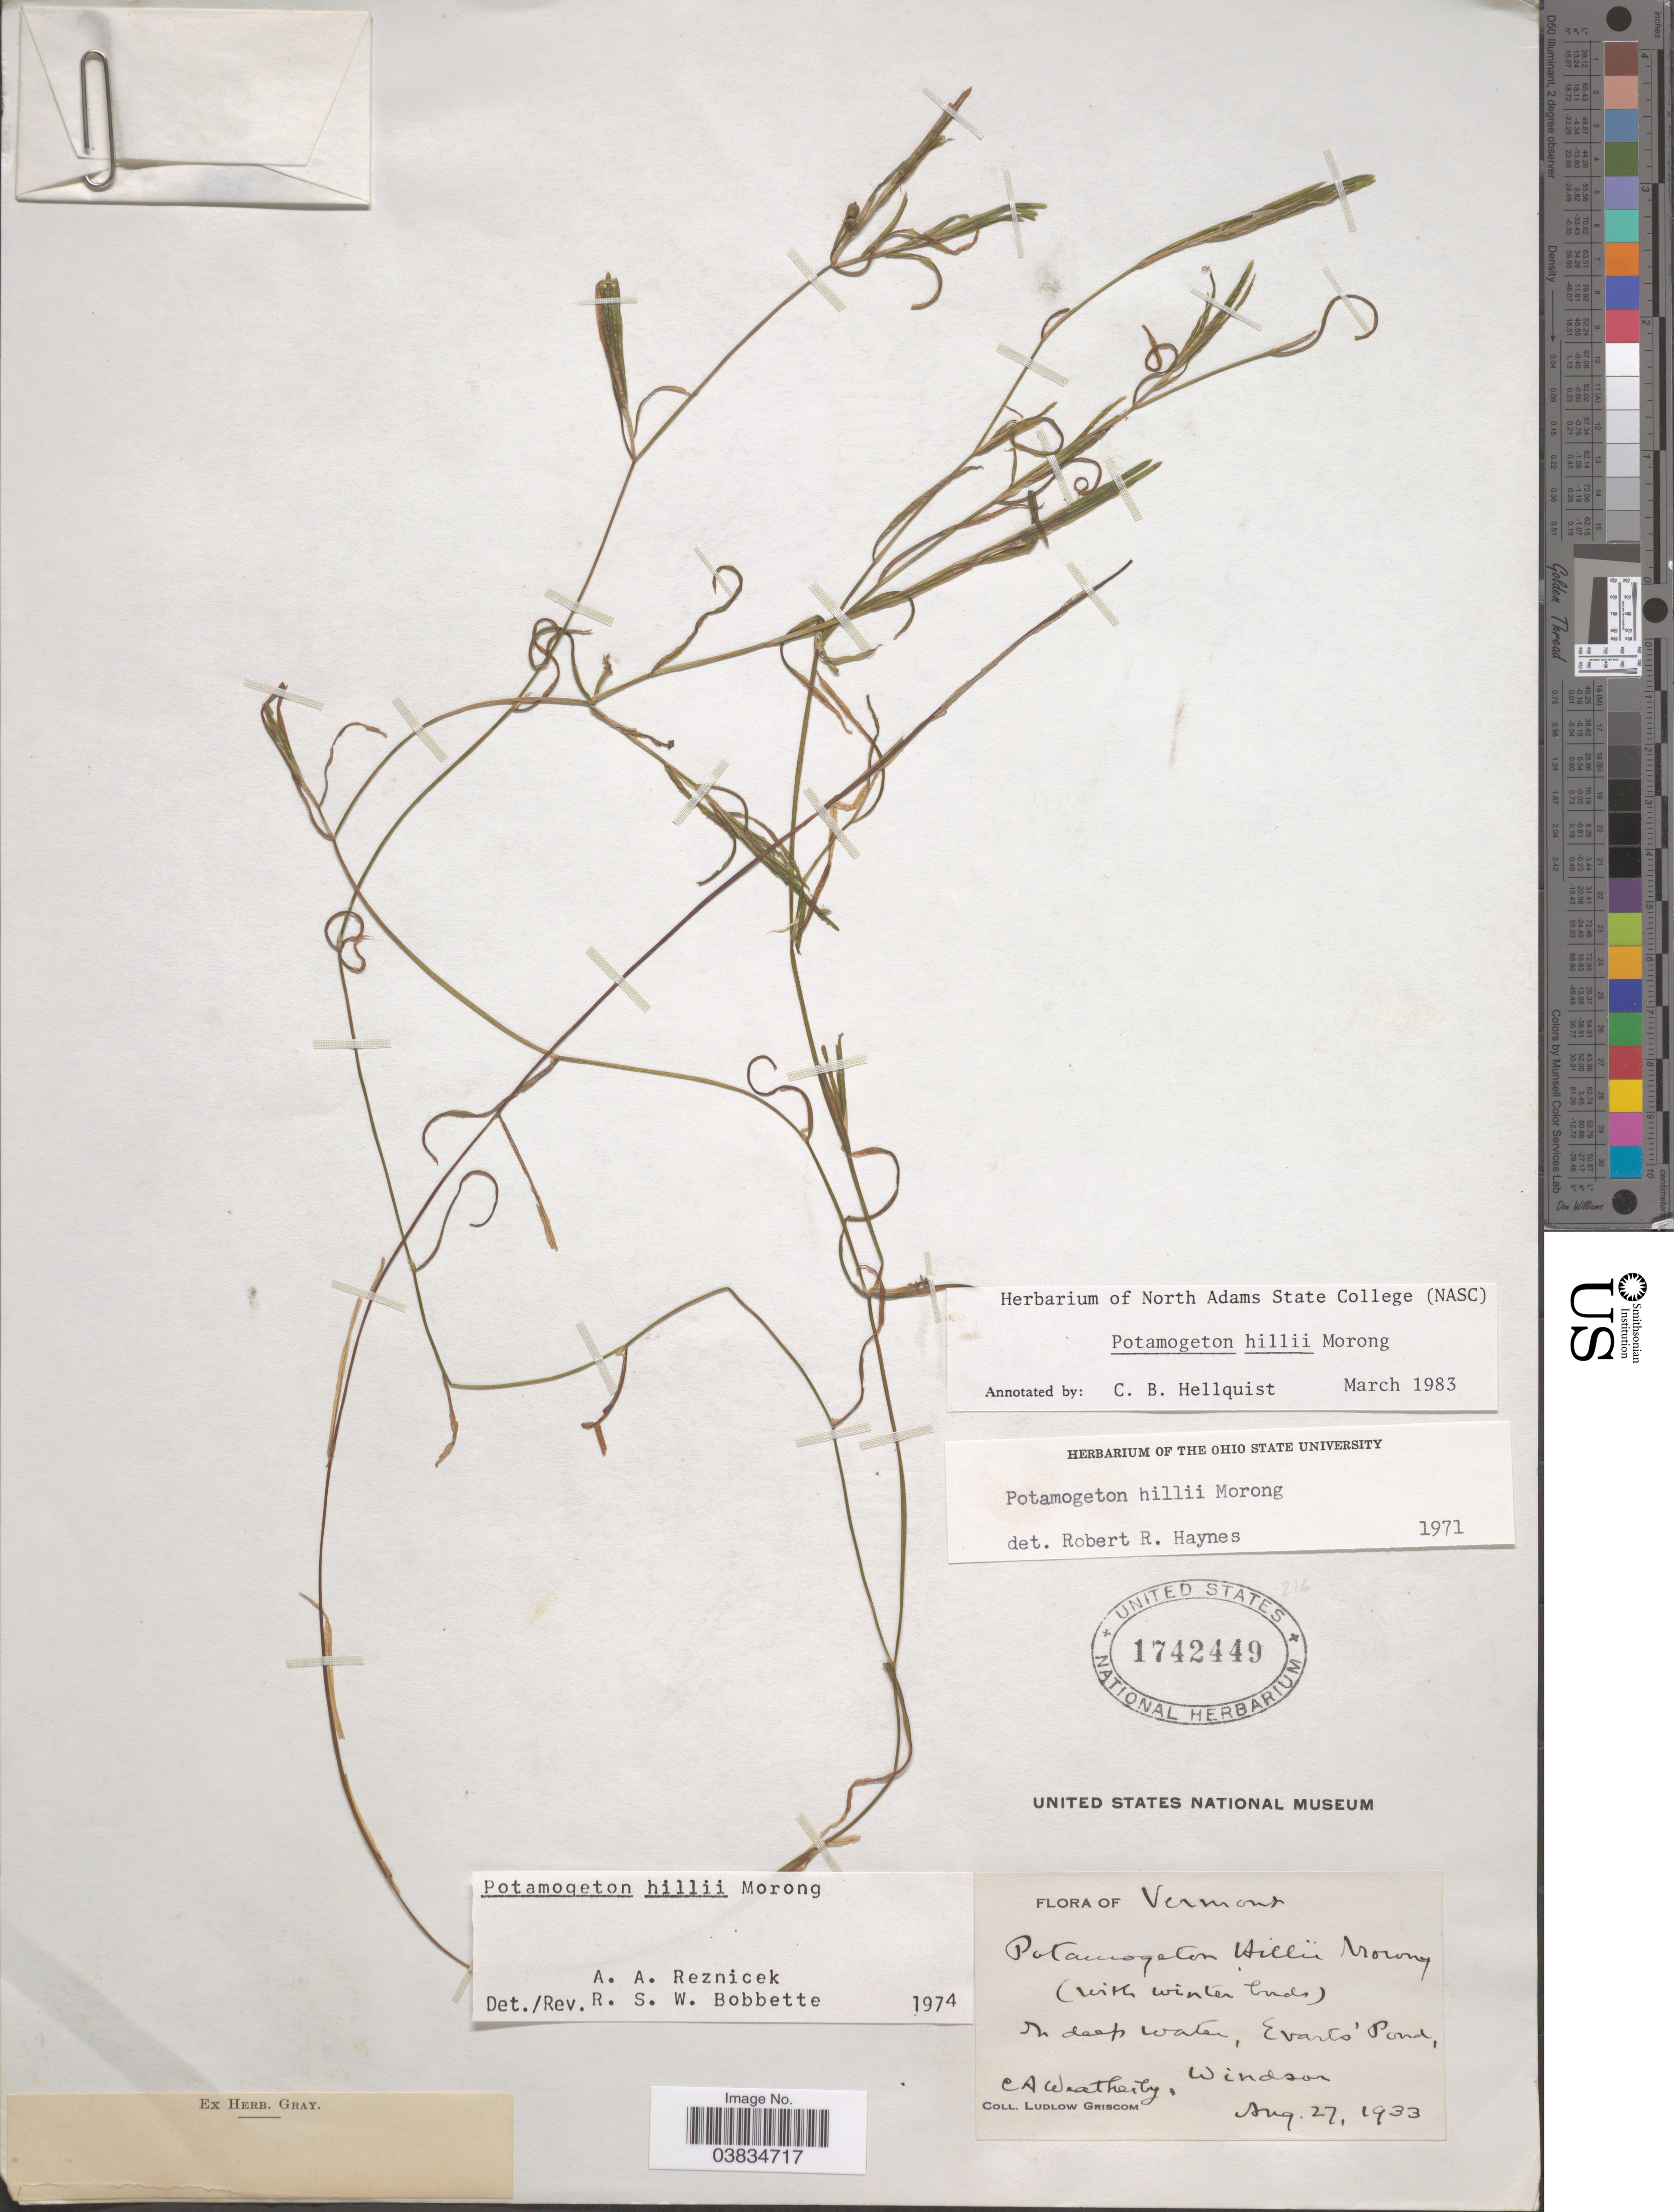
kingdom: Plantae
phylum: Tracheophyta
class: Liliopsida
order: Alismatales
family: Potamogetonaceae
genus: Potamogeton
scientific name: Potamogeton hillii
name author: Morong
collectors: L. Griscom & C. A. Weatherby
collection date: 1933-08-27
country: United States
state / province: Vermont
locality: Evarts' Pond, Windsor.